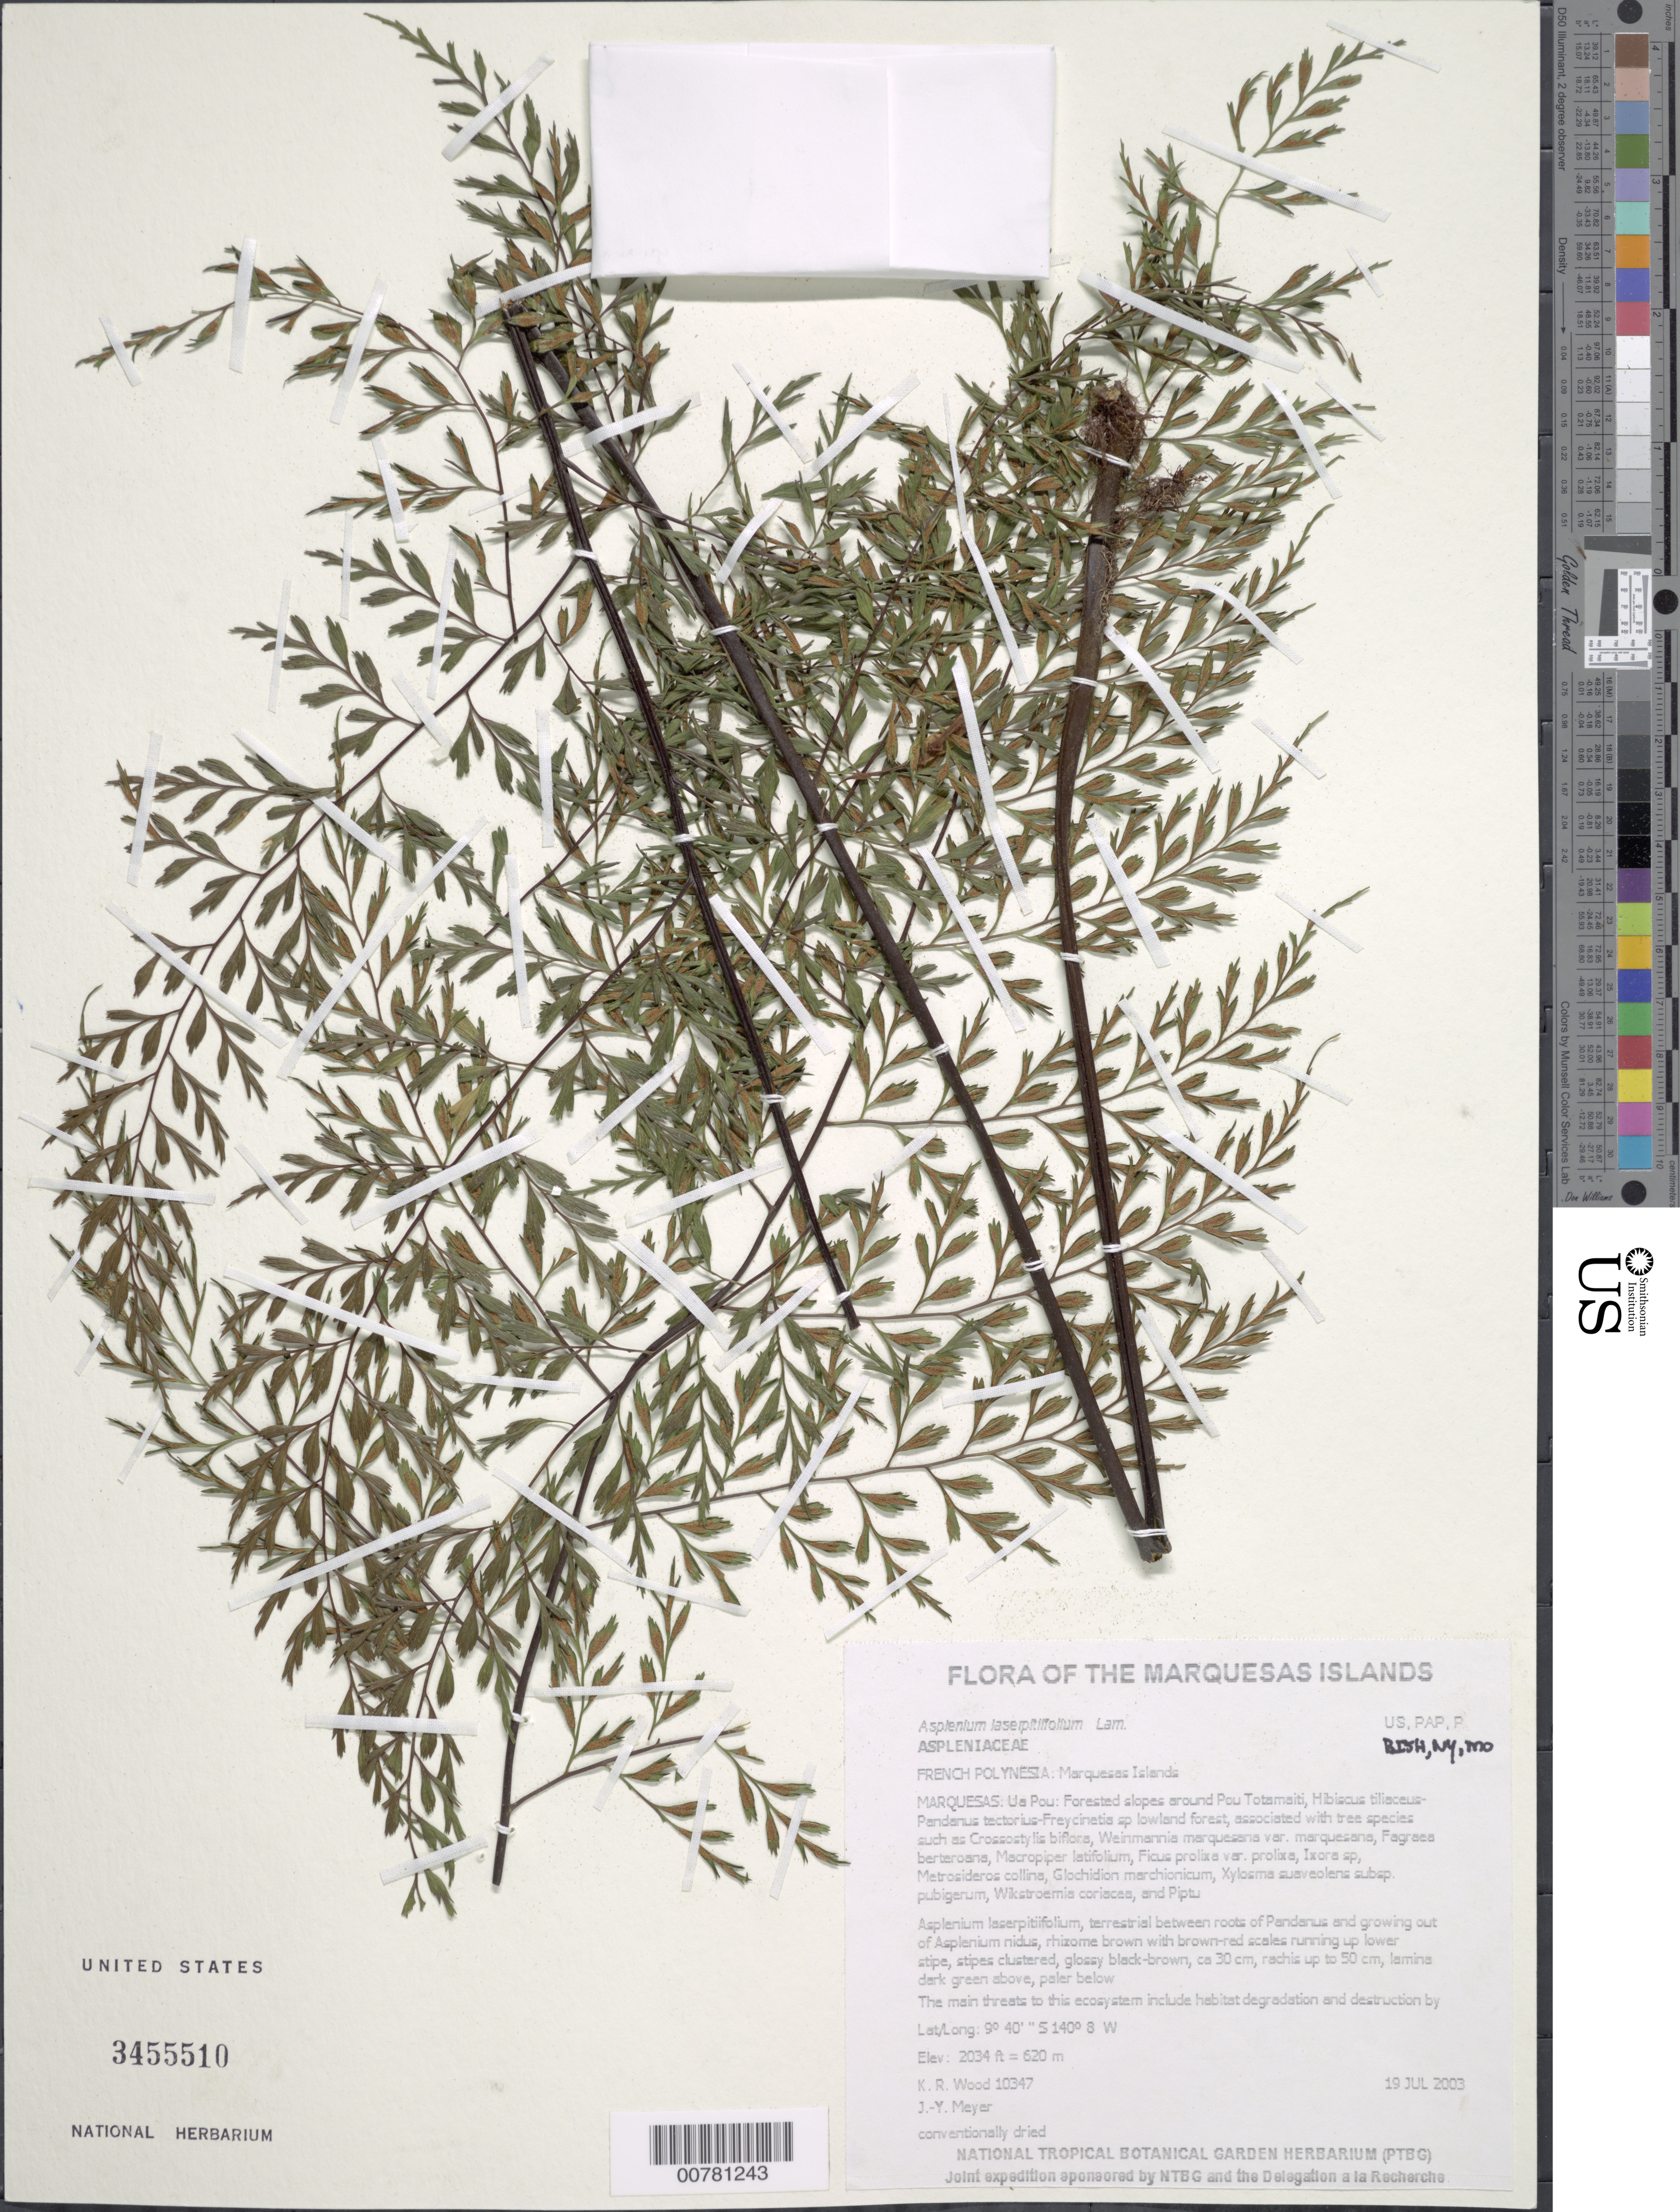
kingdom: Plantae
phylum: Tracheophyta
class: Polypodiopsida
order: Polypodiales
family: Aspleniaceae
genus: Asplenium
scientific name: Asplenium laserpitiifolium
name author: Lam.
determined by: Lorence, David H., (PTBG), National Tropical Botanical Garden (UNITED STATES)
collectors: K. R. Wood & J.-Y. Meyer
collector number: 10347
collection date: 2003-07-19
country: French Polynesia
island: Ua Pou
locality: Forested slopes around Pou Totamaiti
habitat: Hibiscus tiliaceus - Pandanus tectorius - Freycinetia spp. lowland forest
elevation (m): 620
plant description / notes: Habitat degradation and destruction by feral pigs, catastrophic extinction through environmental events, predation by rats [Rattus exulans] that eat seeds, competition with non-native plant taxa such as Ageratum conyzoides, Emilia sonchifolia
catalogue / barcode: US 3455510